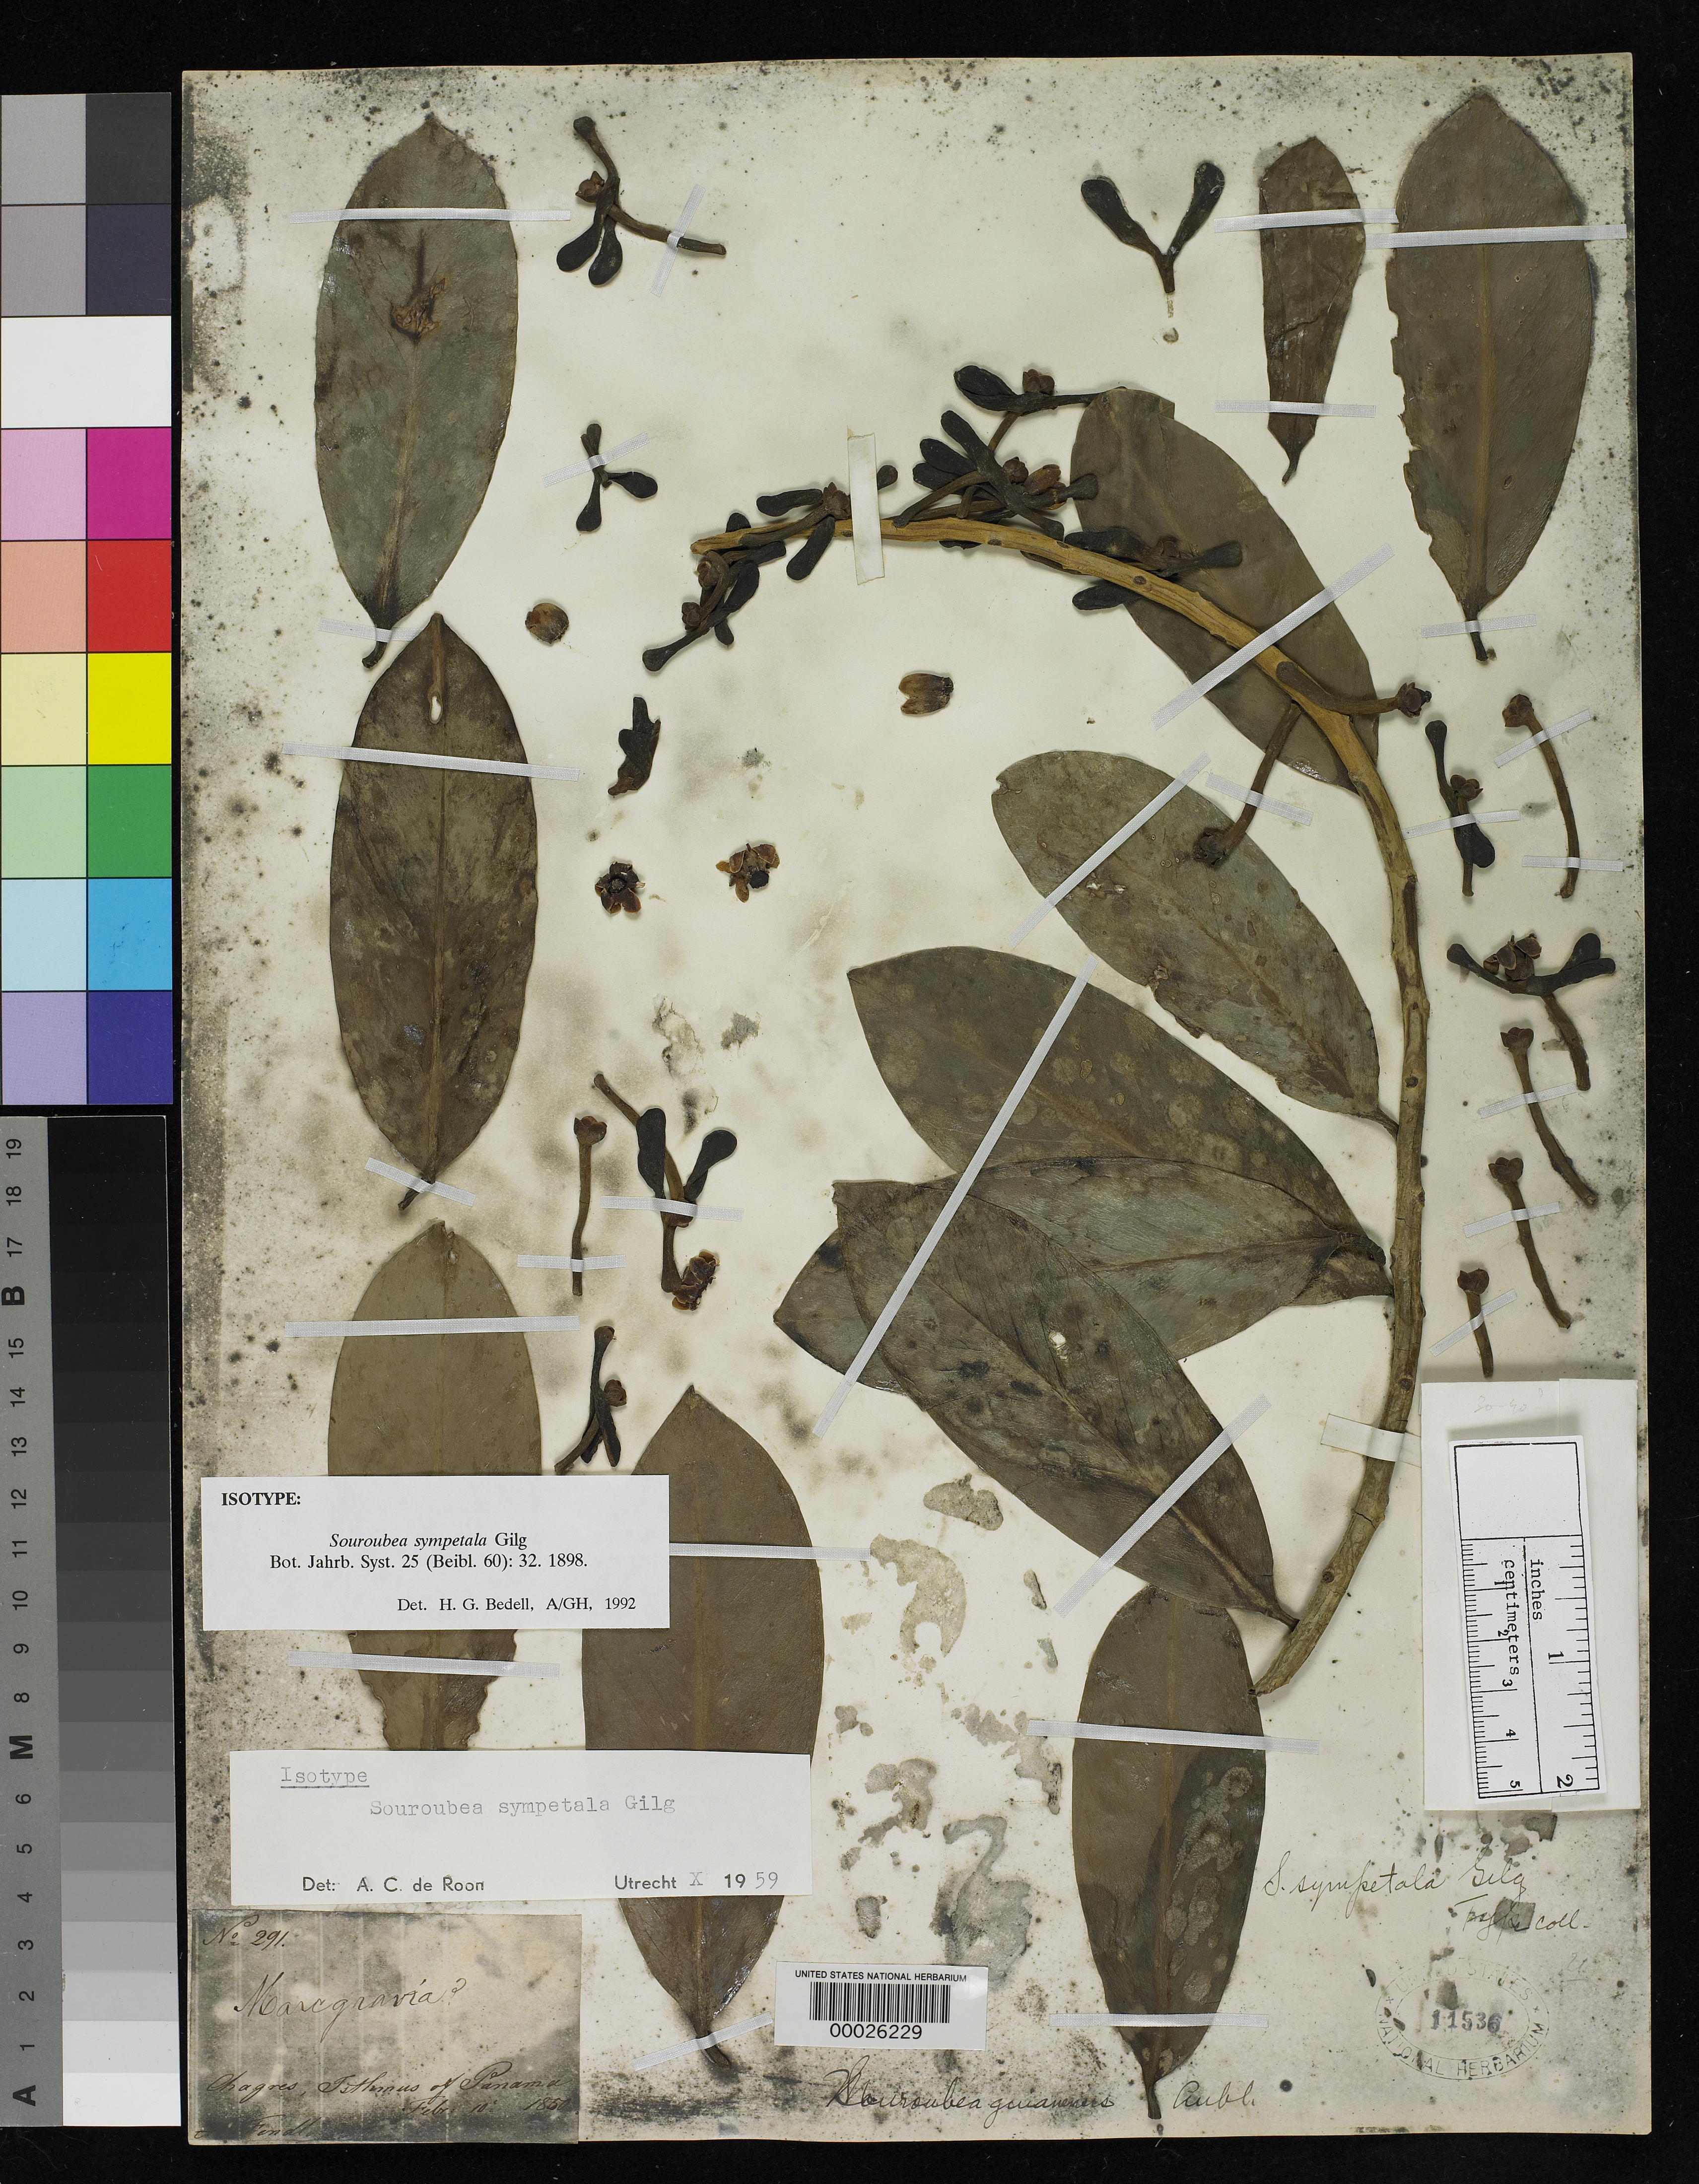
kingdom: Plantae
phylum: Tracheophyta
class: Magnoliopsida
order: Ericales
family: Marcgraviaceae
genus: Souroubea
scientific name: Souroubea sympetala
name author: Gilg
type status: Isotype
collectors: A. Fendler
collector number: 291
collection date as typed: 10 Feb 1850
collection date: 1850-02-10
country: Panama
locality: Chargres, Isthmus of Panama.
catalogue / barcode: US 11536